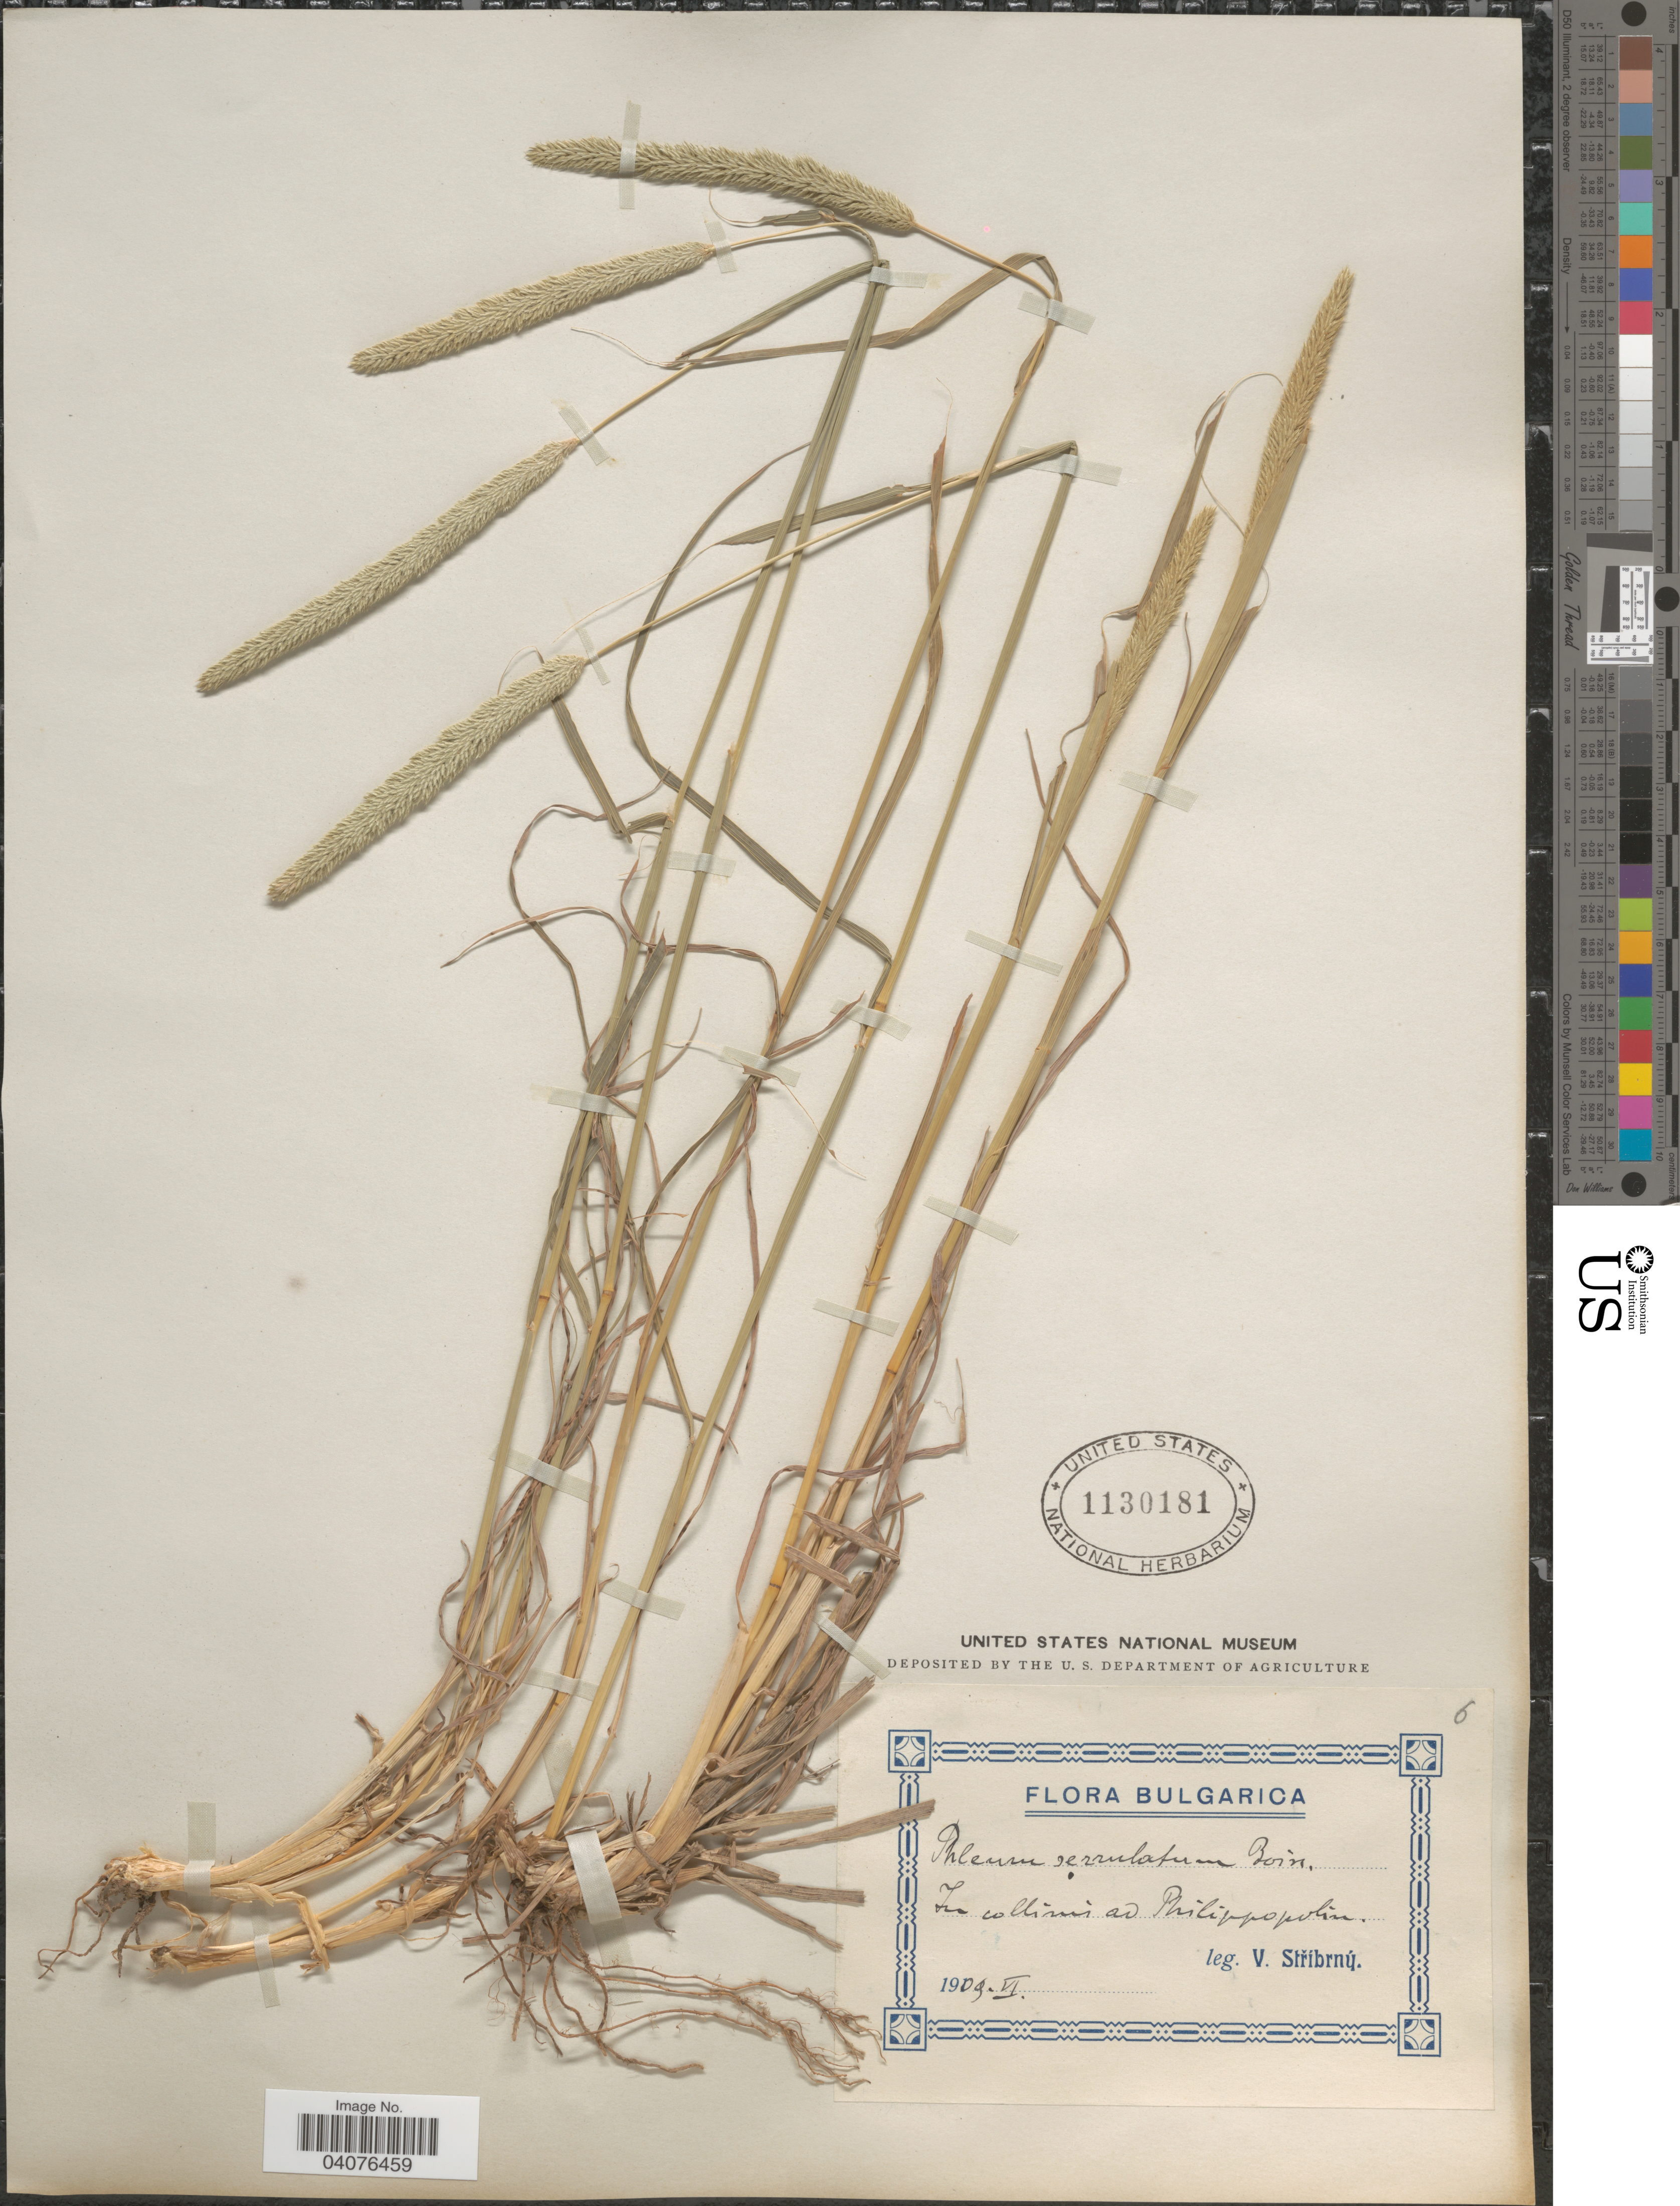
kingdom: Plantae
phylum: Tracheophyta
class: Liliopsida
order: Poales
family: Poaceae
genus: Phleum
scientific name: Phleum phleoides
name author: (L.) H. Karst.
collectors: V. Stribrny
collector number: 6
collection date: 1909-06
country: Bulgaria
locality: In collibis ad Philippopolis.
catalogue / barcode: US 1130181